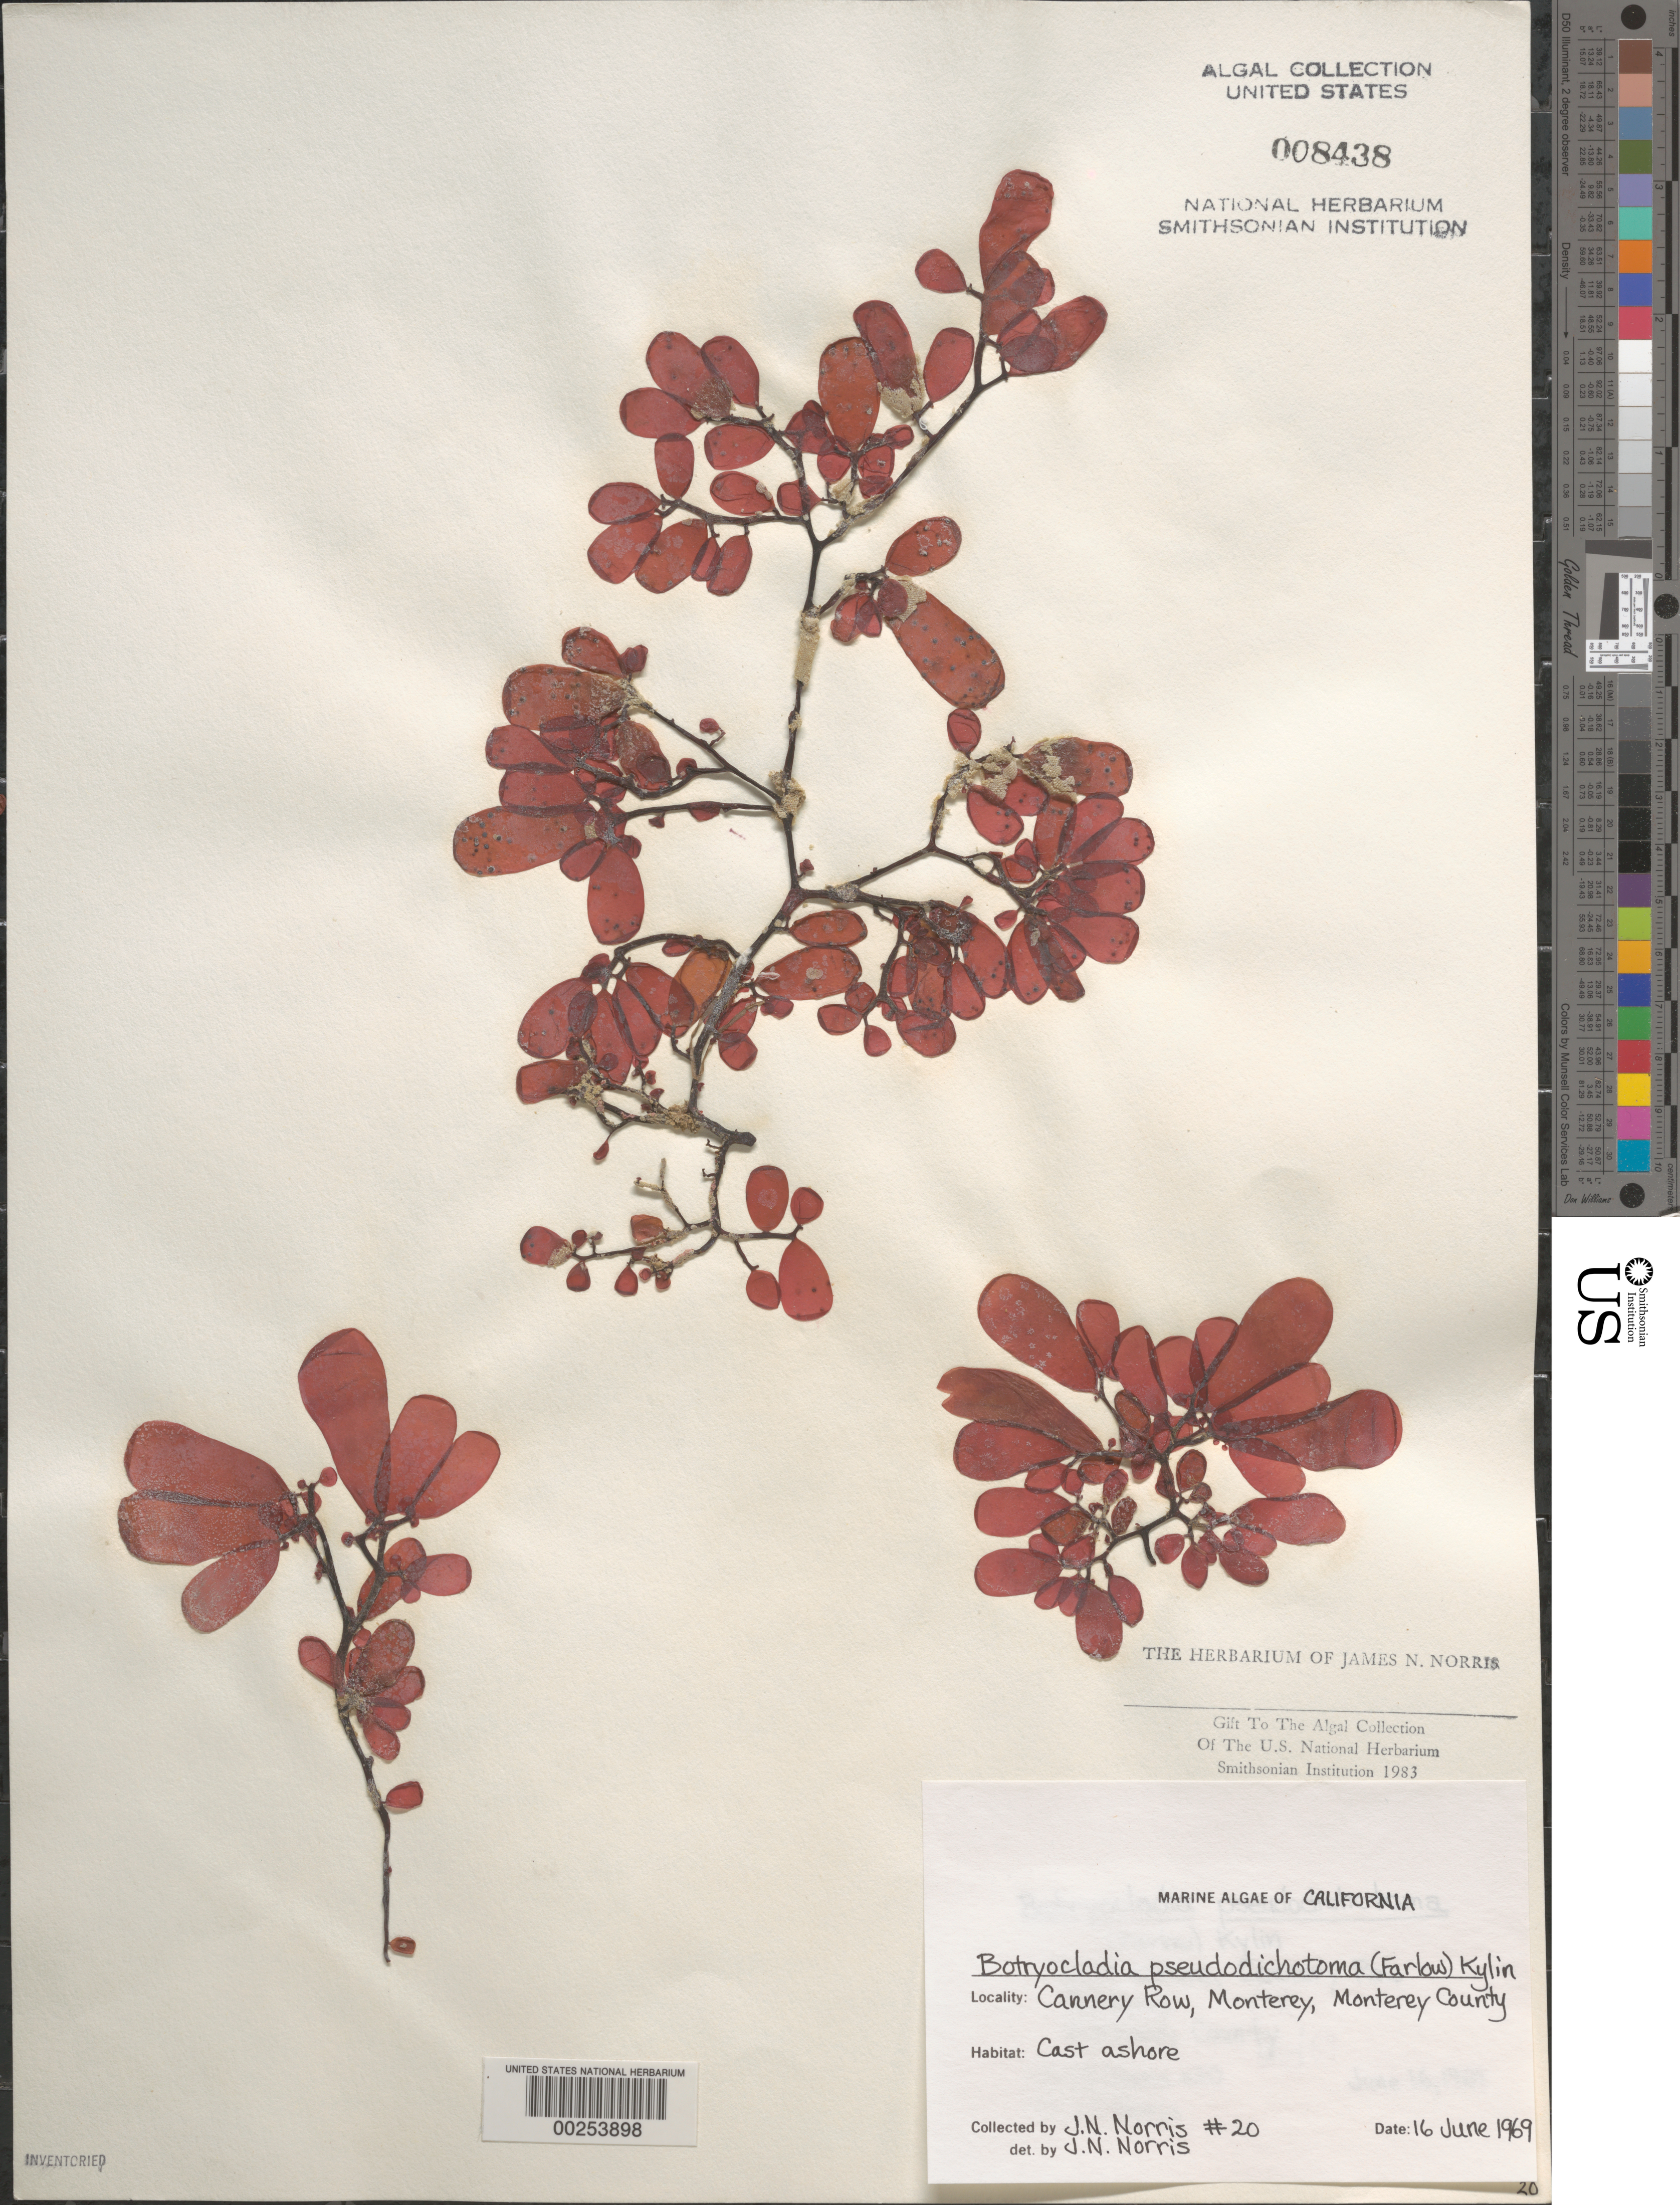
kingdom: Plantae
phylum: Rhodophyta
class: Florideophyceae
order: Rhodymeniales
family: Rhodymeniaceae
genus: Botryocladia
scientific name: Botryocladia pseudodichotoma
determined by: Norris, James N.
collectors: J. N. Norris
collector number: JN-20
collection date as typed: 16 Jun 1969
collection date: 1969-06-16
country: United States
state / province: California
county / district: Monterey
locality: Cannery Row, Monterey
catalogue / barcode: US 8438